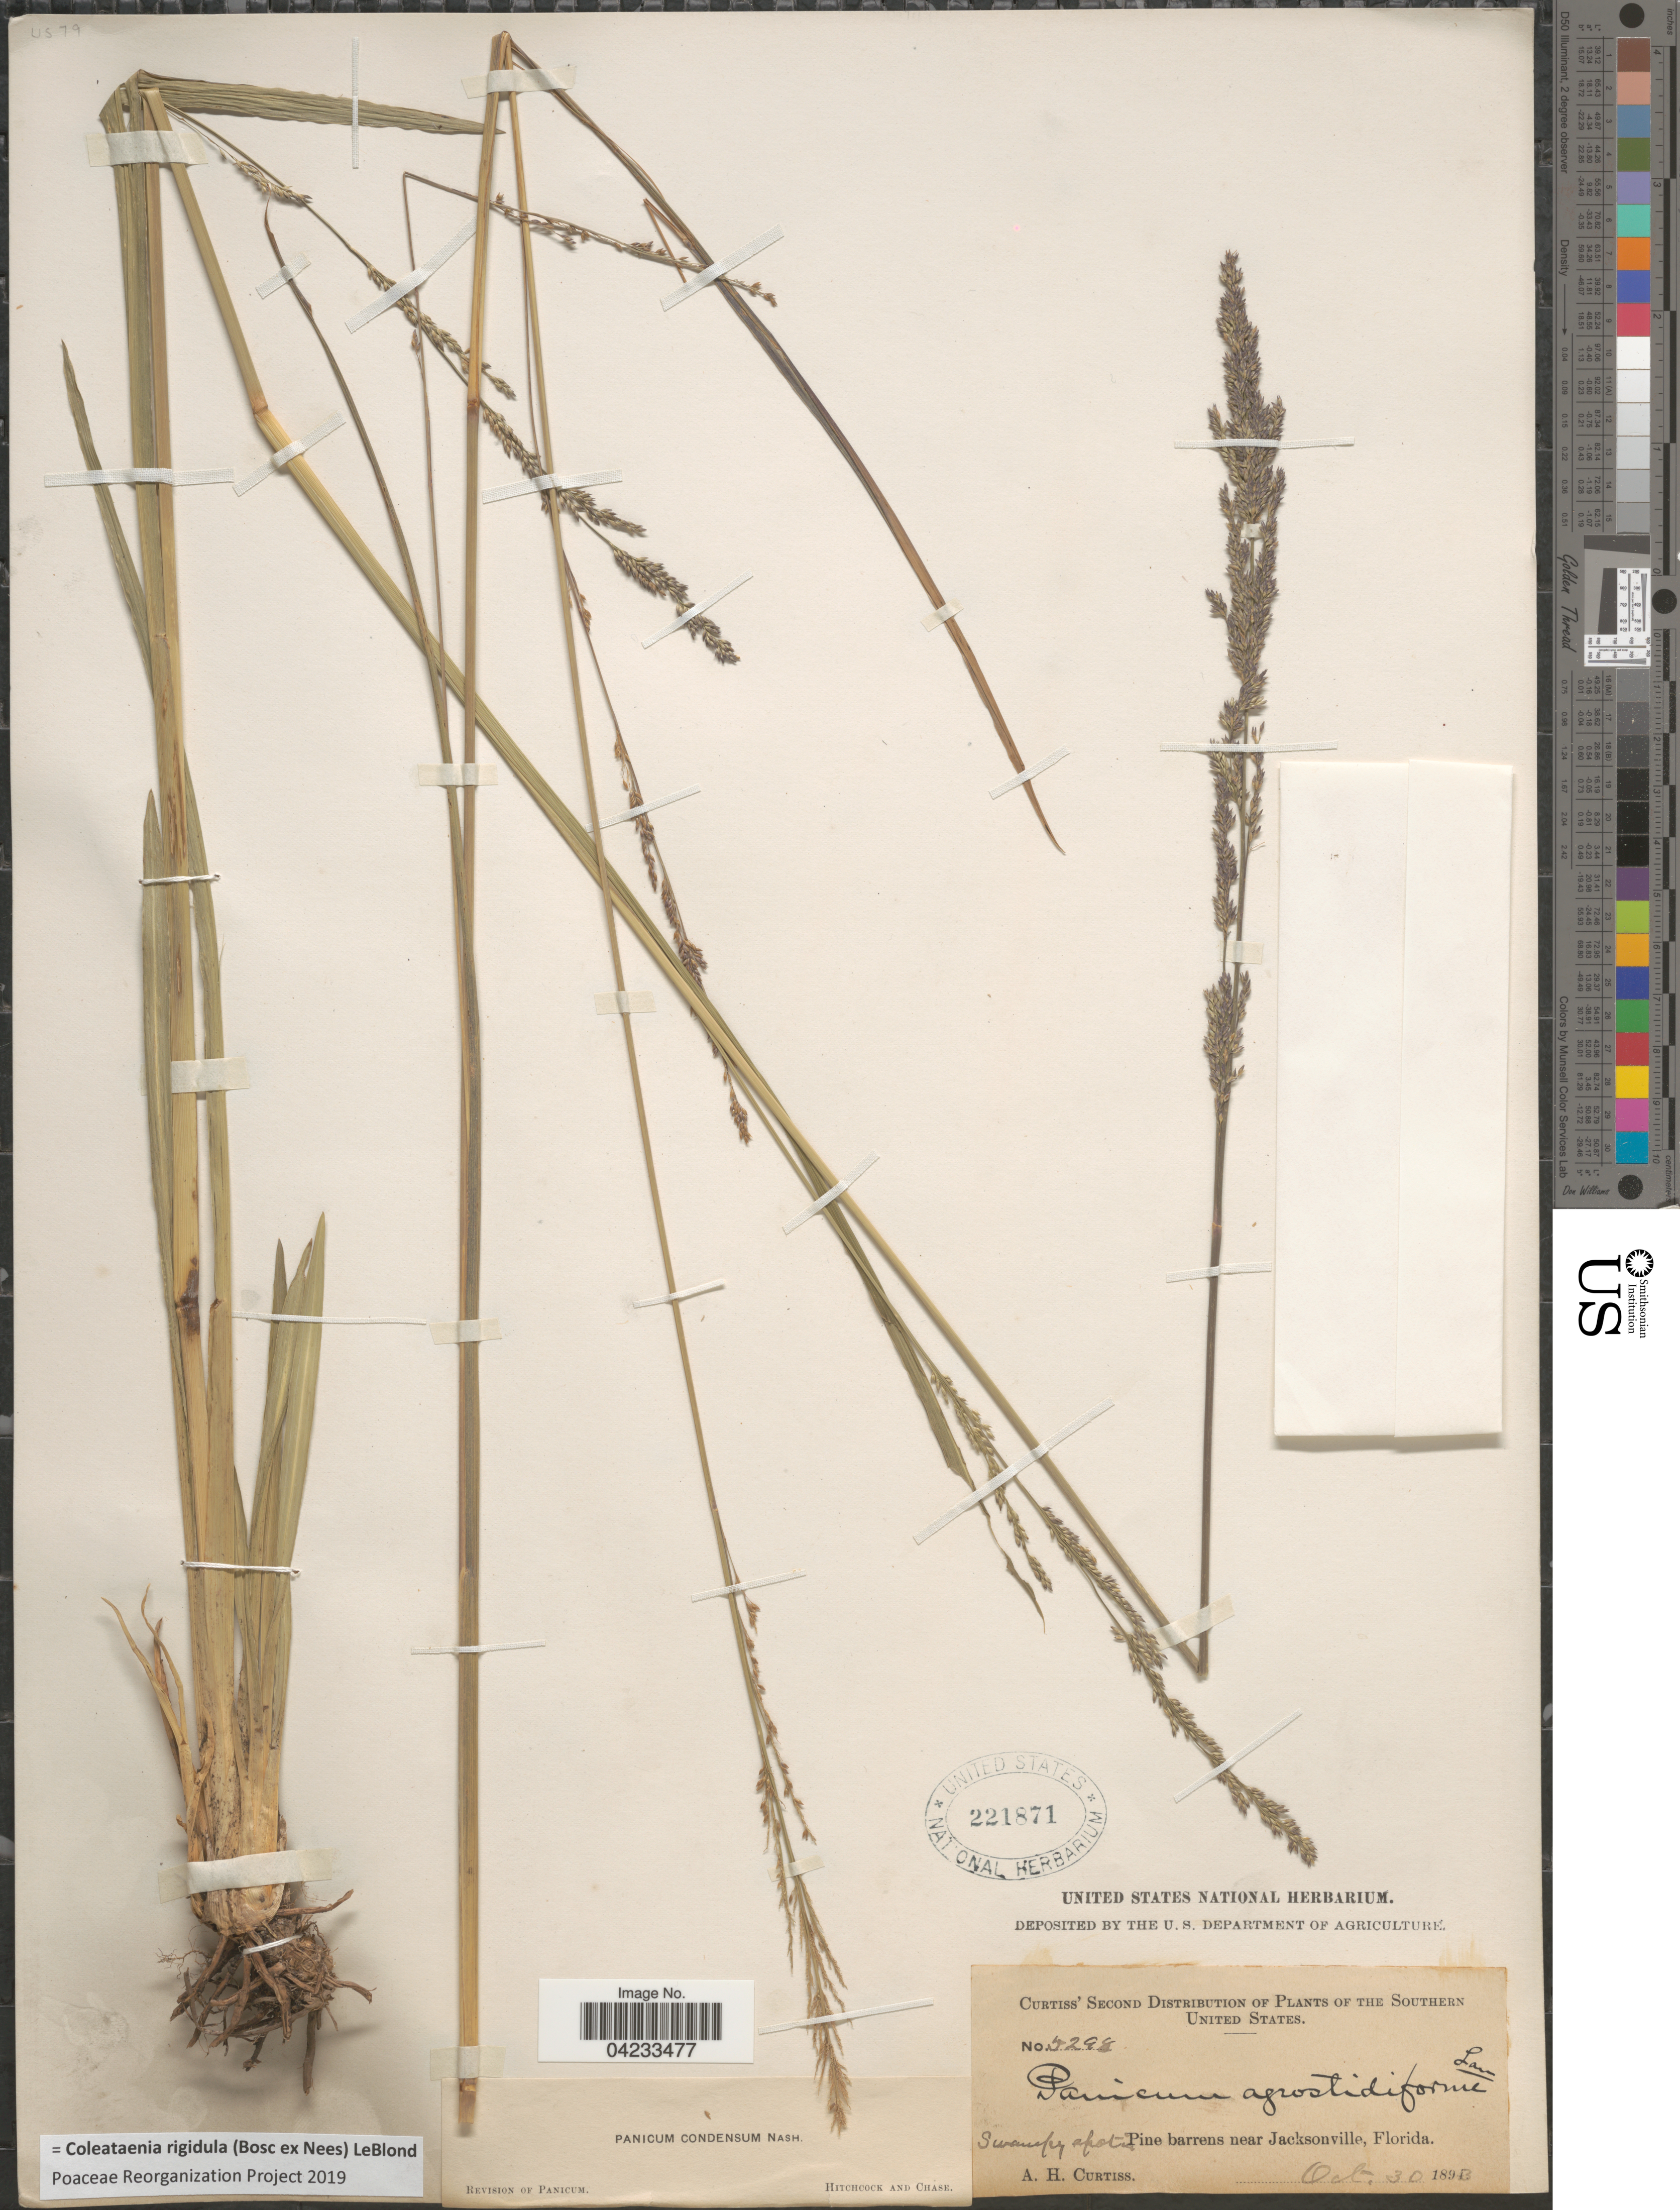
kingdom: Plantae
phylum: Tracheophyta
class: Liliopsida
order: Poales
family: Poaceae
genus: Coleataenia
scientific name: Coleataenia rigidula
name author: (Bosc ex Nees) LeBlond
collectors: A. H. Curtiss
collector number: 5298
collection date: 1894-10-30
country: United States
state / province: Florida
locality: The Southern United States. Pine barrens near Jacksonville.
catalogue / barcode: US 221871